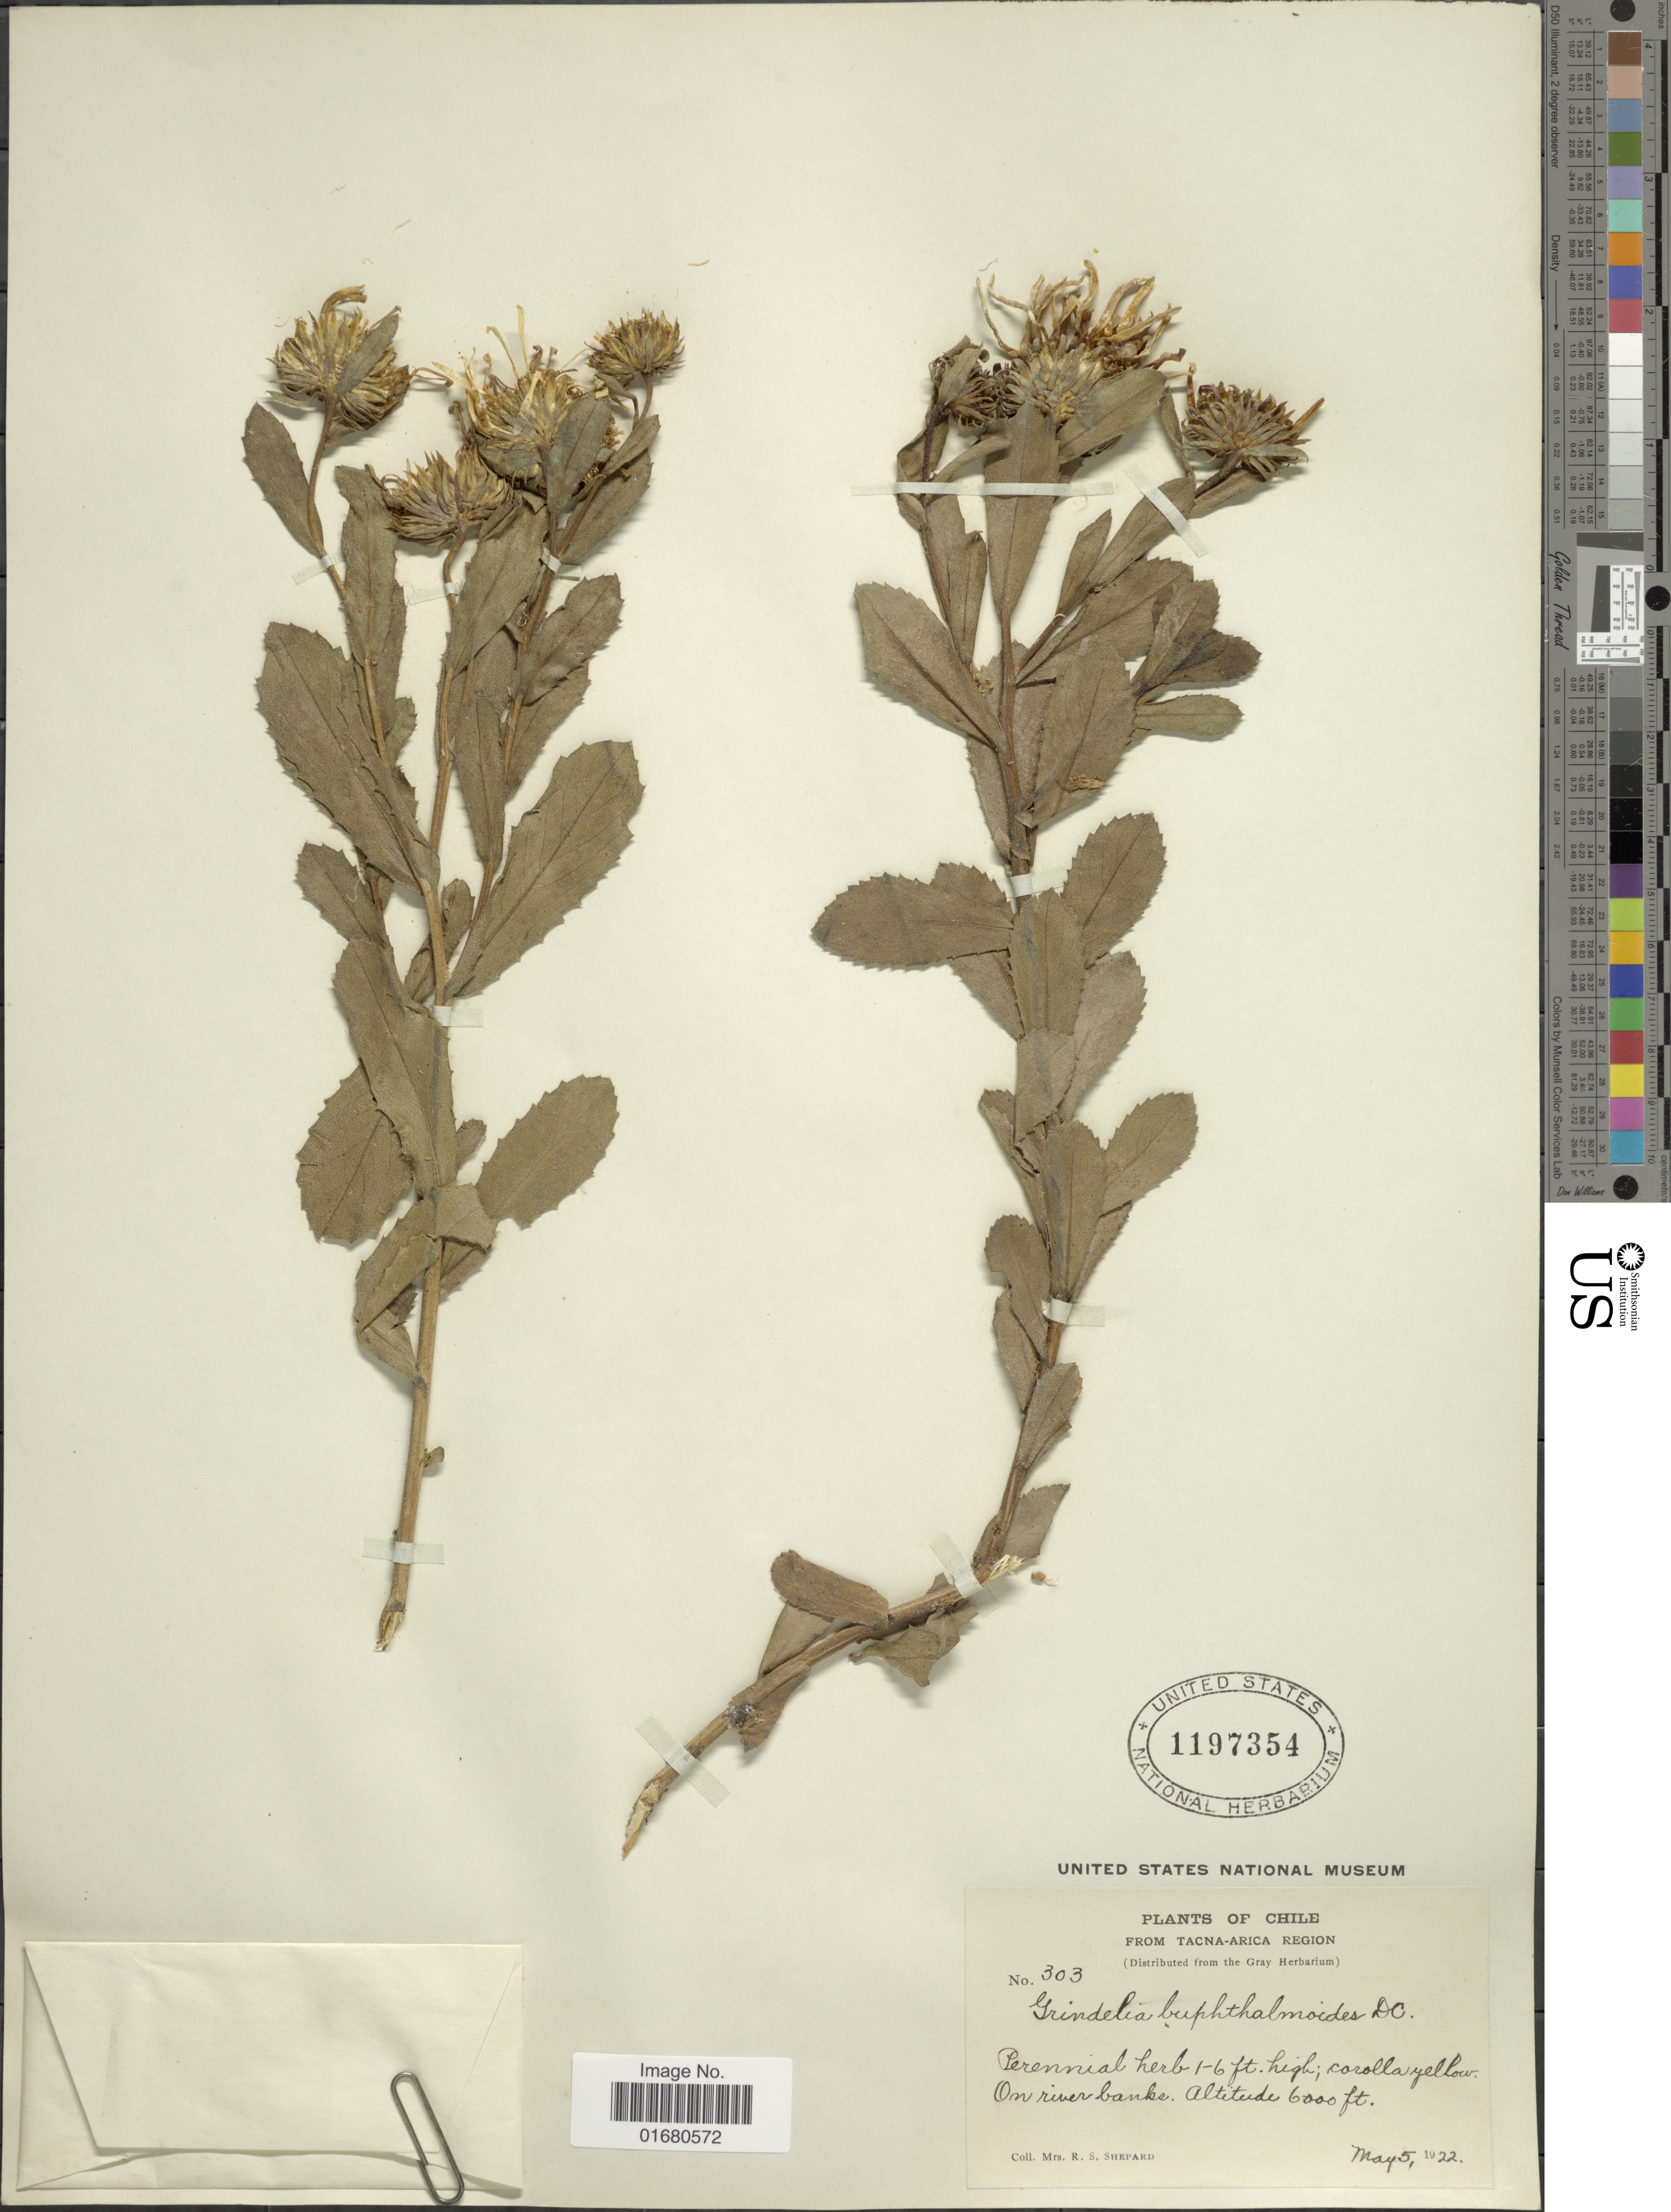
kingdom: Plantae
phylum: Tracheophyta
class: Magnoliopsida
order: Asterales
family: Asteraceae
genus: Grindelia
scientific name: Grindelia glutinosa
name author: (Cav.) Dunal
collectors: R. Shepard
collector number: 303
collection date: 1922-05-05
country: Chile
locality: From Tacna-Africa Region, on river banks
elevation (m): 1829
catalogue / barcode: US 1197354